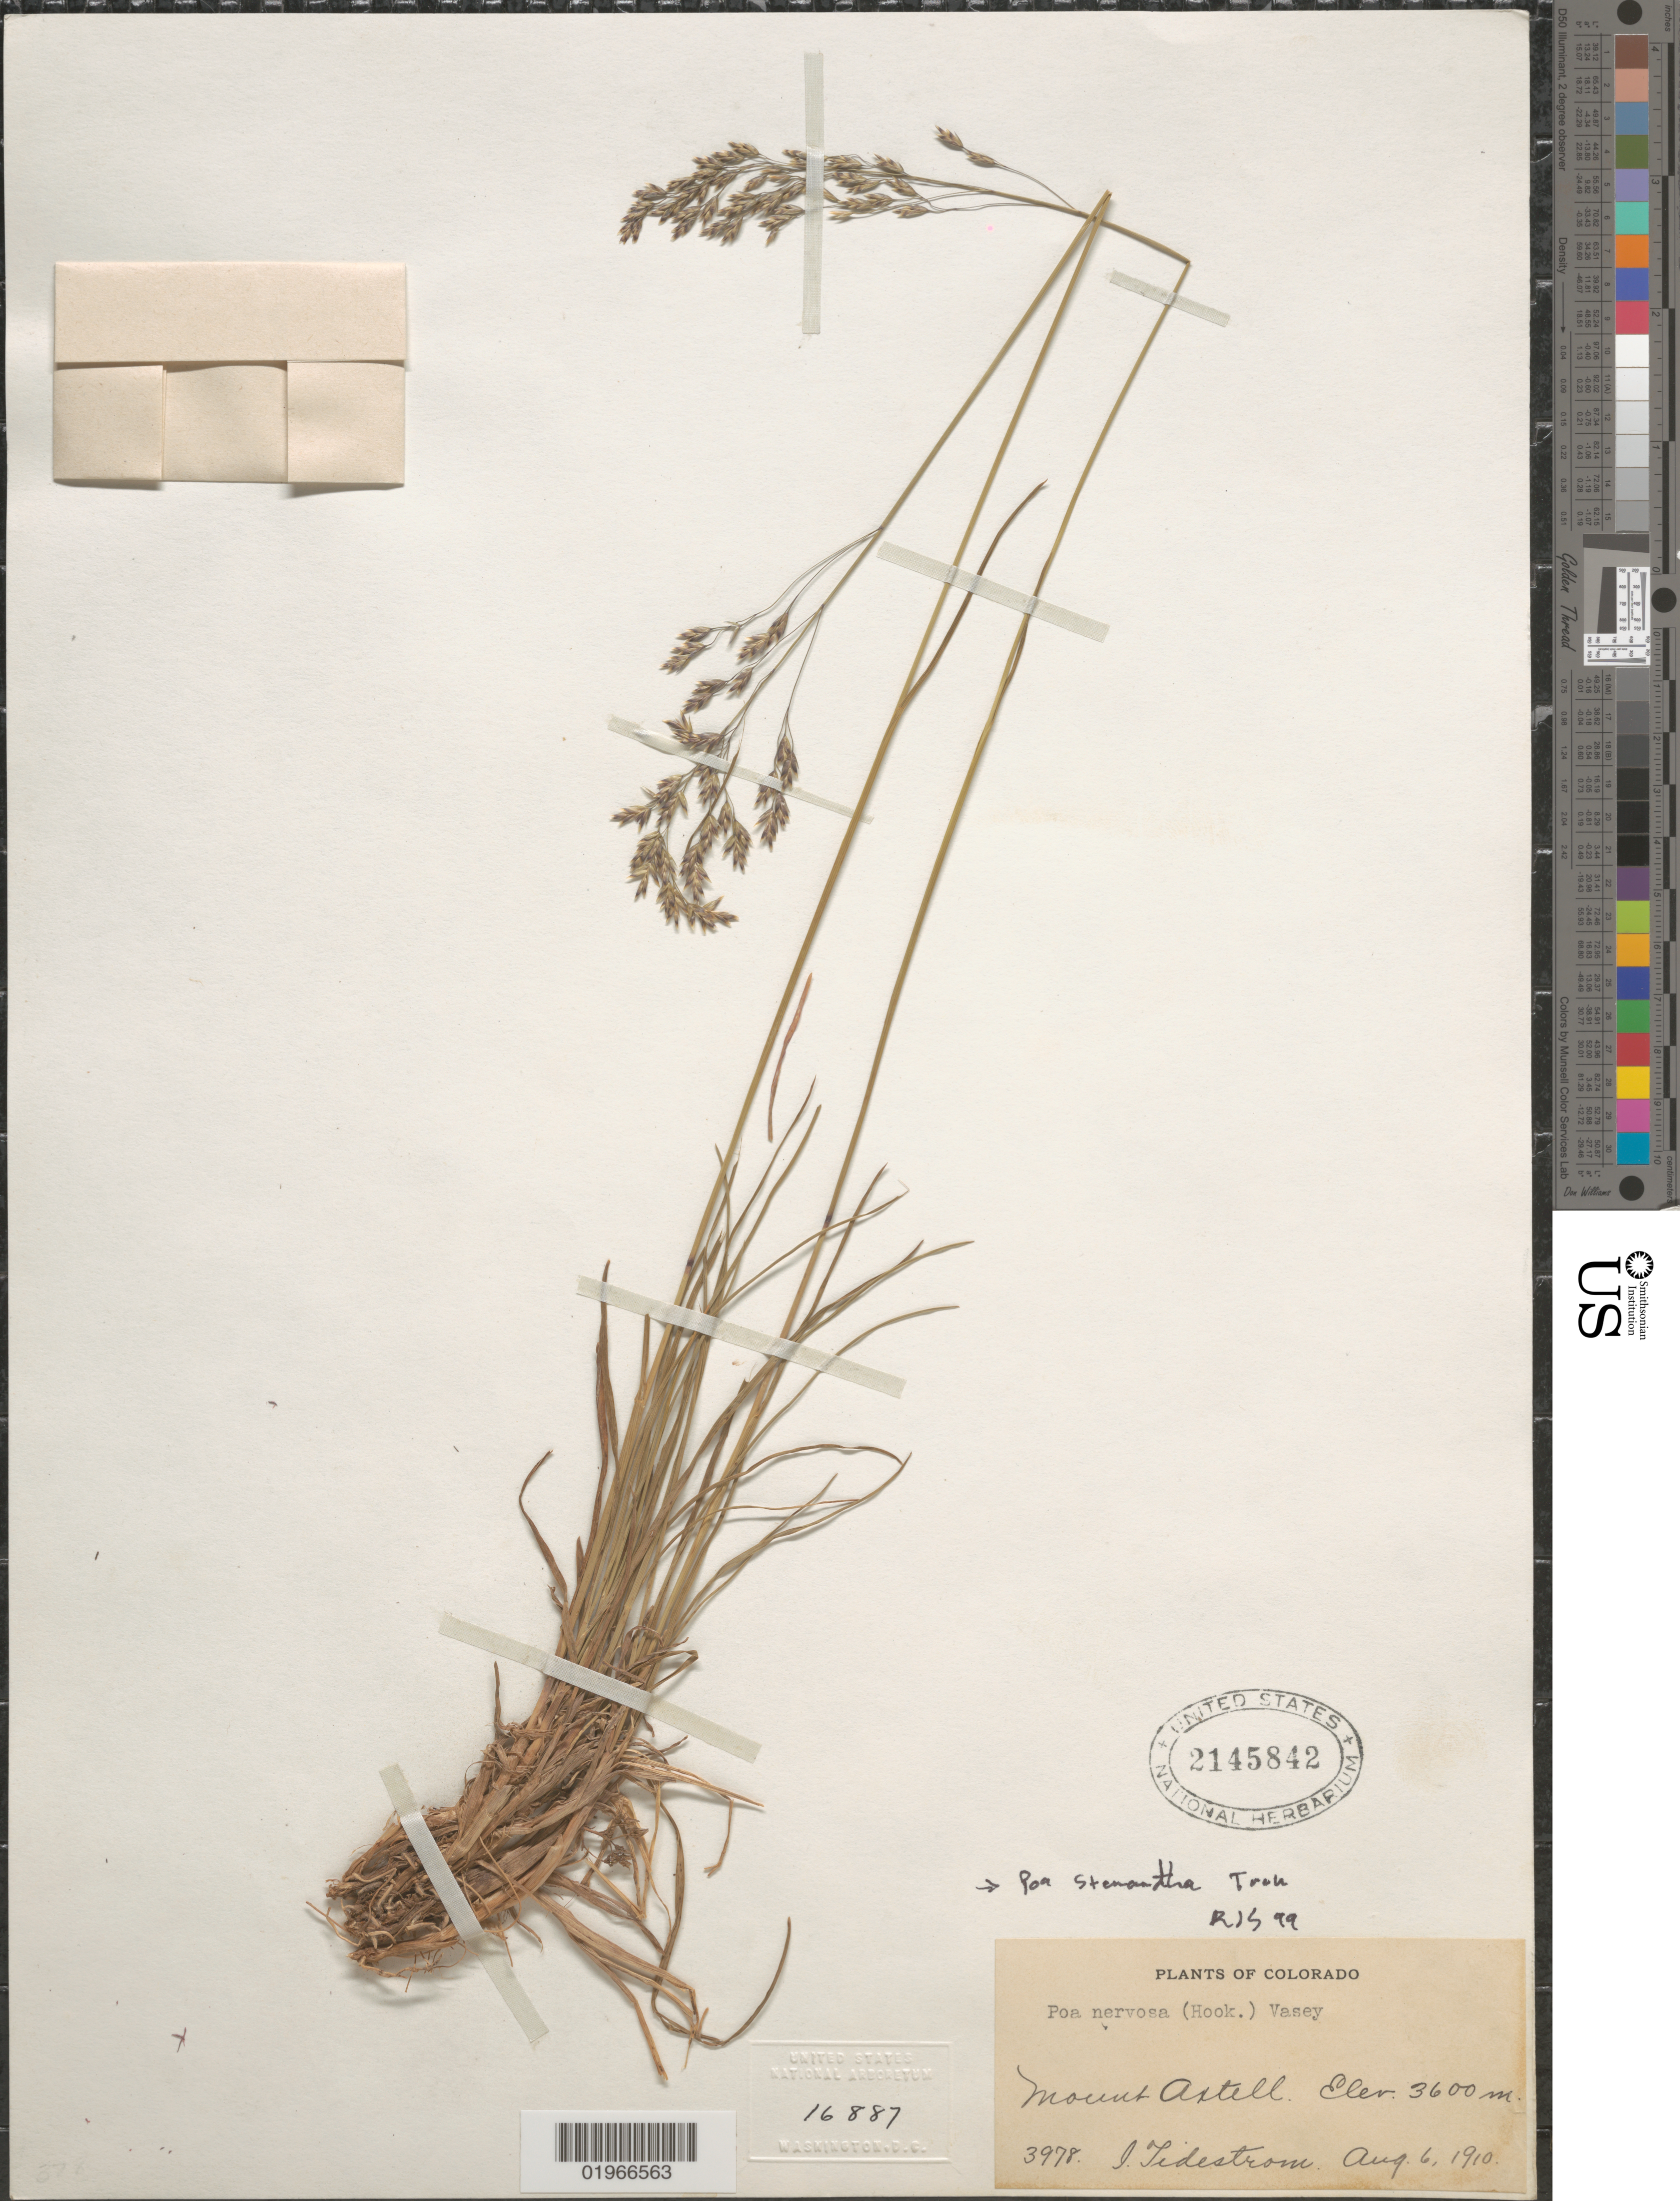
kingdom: Plantae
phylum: Tracheophyta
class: Liliopsida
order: Poales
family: Poaceae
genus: Poa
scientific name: Poa stenantha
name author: Trin.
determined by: Soreng, Robert J., Research Associate (BOT), Smithsonian Institution - National Museum of Natural History (UNITED STATES)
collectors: I. Tiderstrom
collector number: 3978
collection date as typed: Aug. 6, 1910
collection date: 1910-08-06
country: United States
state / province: Colorado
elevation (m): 3600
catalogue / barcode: US 2145842